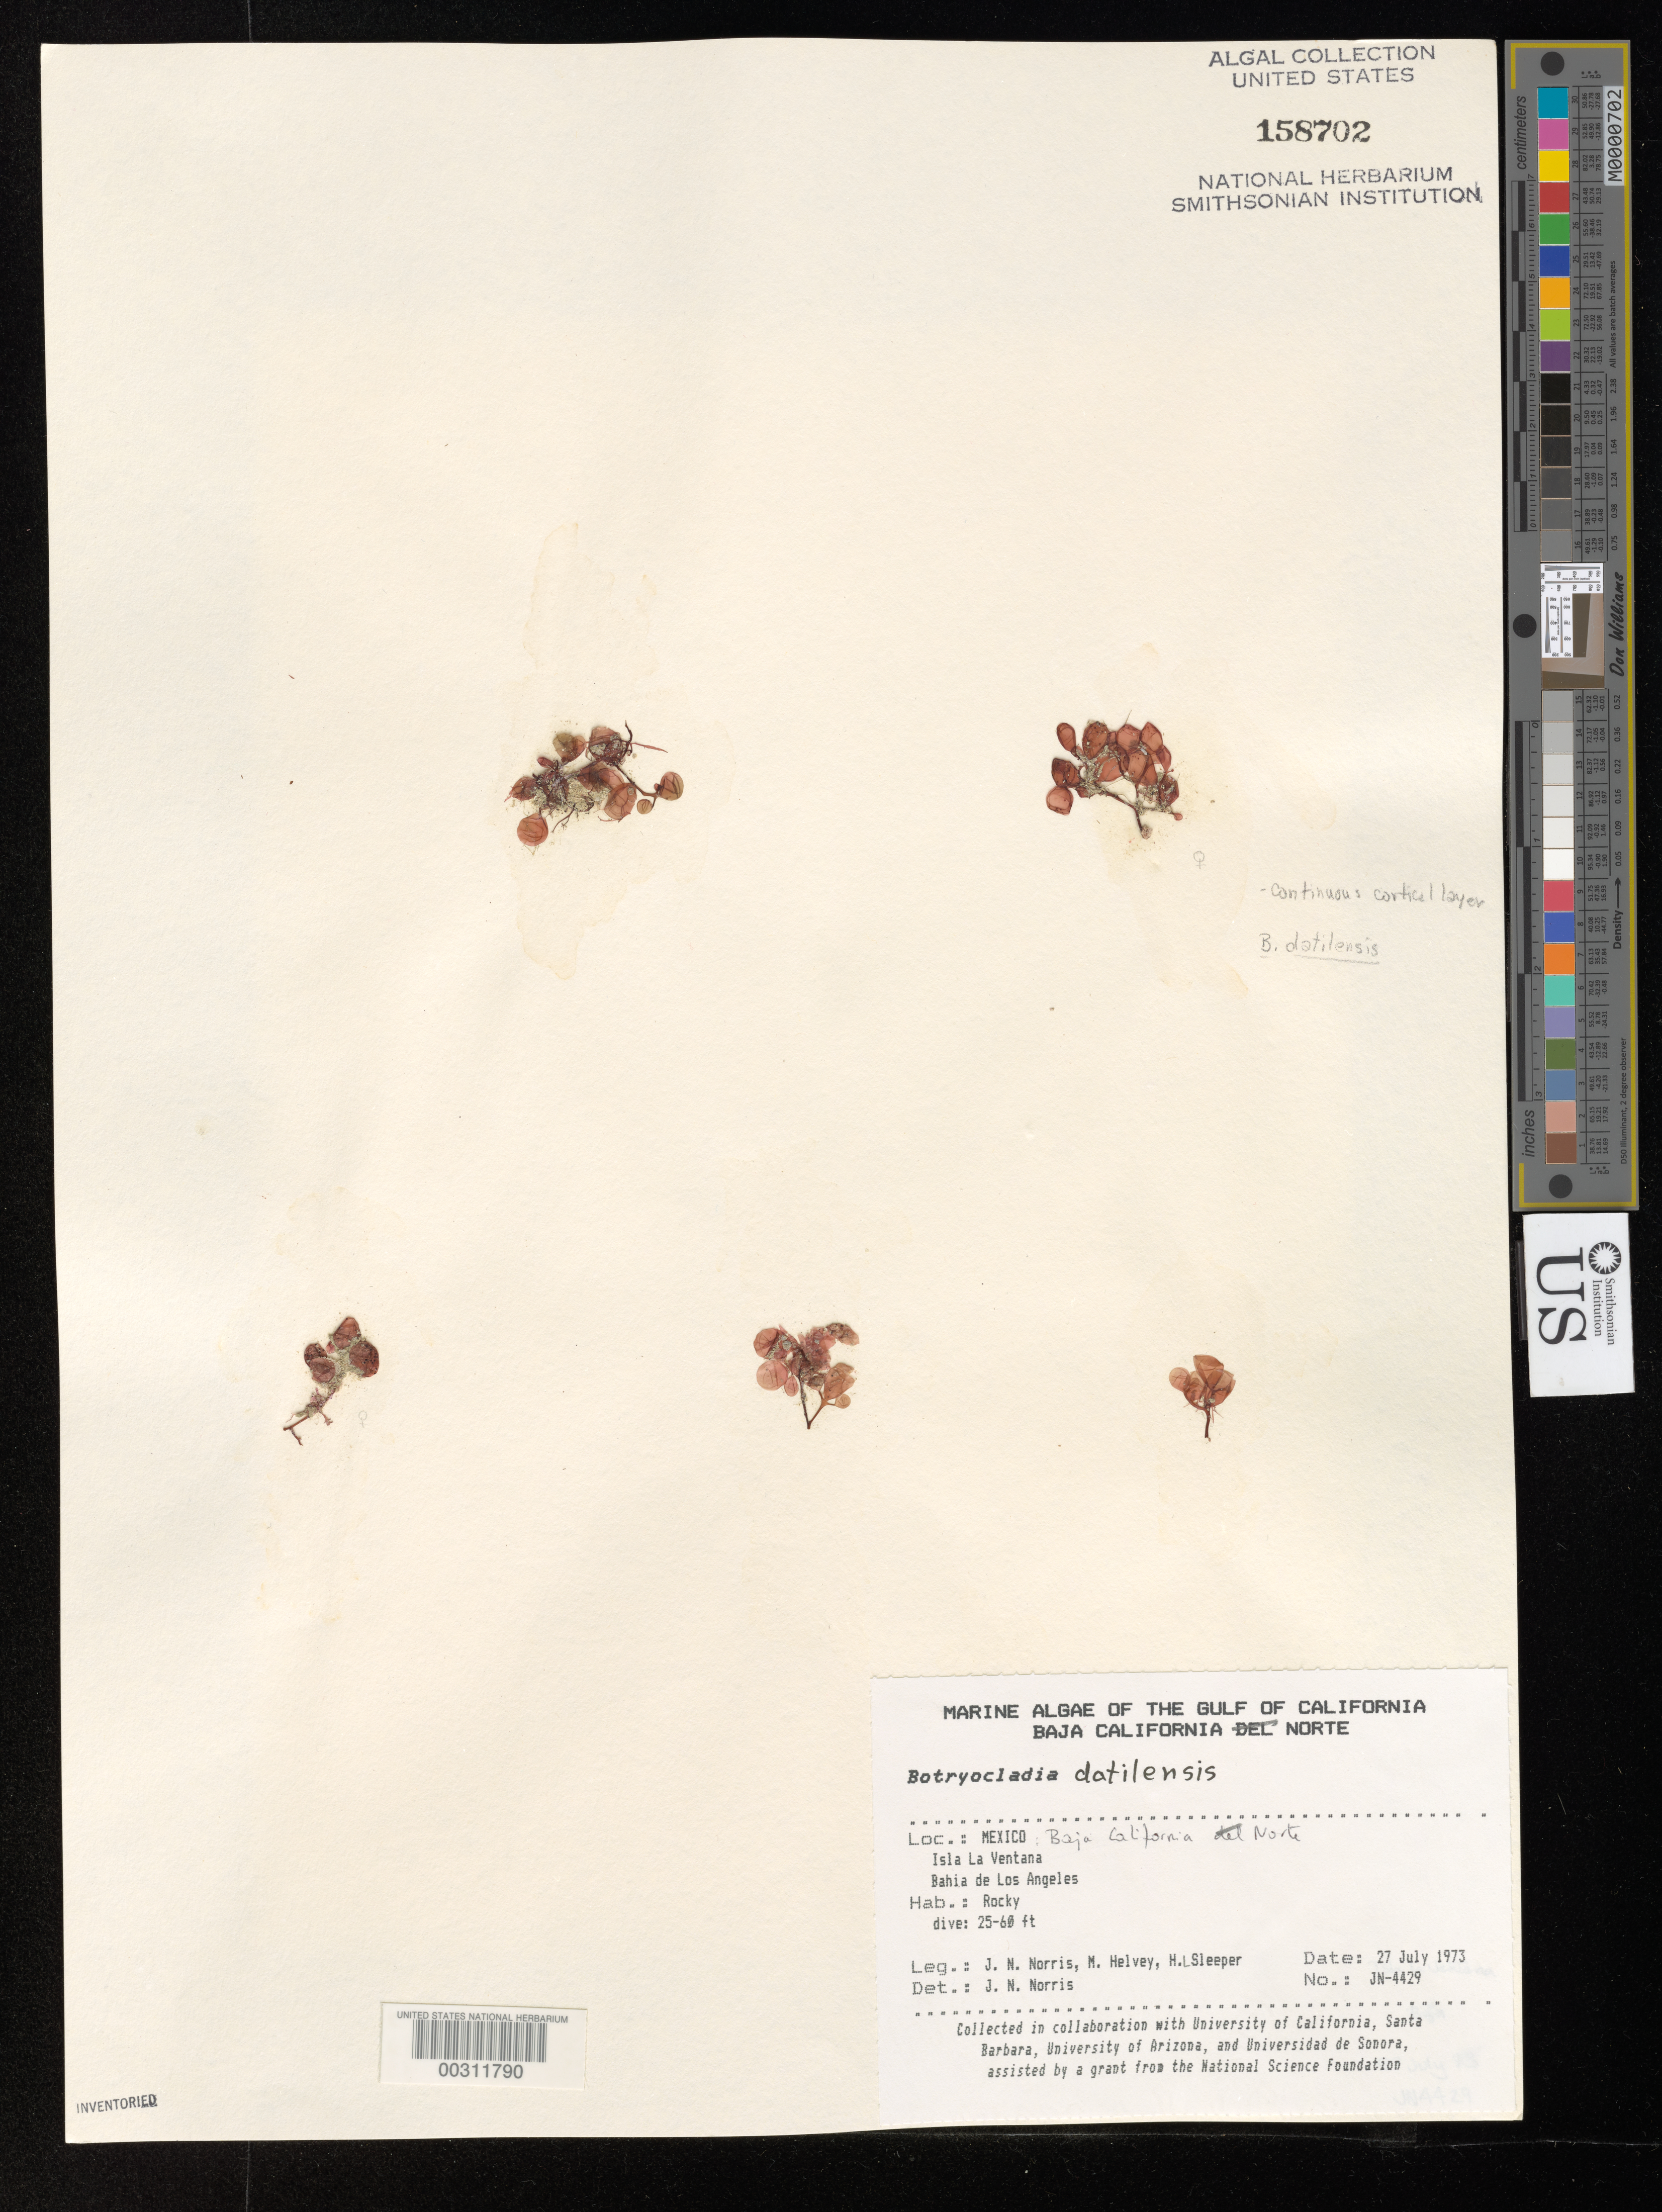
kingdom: Plantae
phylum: Rhodophyta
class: Florideophyceae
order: Rhodymeniales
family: Rhodymeniaceae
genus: Botryocladia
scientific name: Botryocladia sp.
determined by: Norris, James N.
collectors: J. N. Norris, M. Helvey & H. Sleeper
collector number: JN-4429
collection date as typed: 27 Jul 1973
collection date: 1973-07-27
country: Mexico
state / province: Baja California Norte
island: Isla la Ventana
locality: Bahia de Los Angeles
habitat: Rocky; dive: 25-60 ft.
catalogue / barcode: US 158702